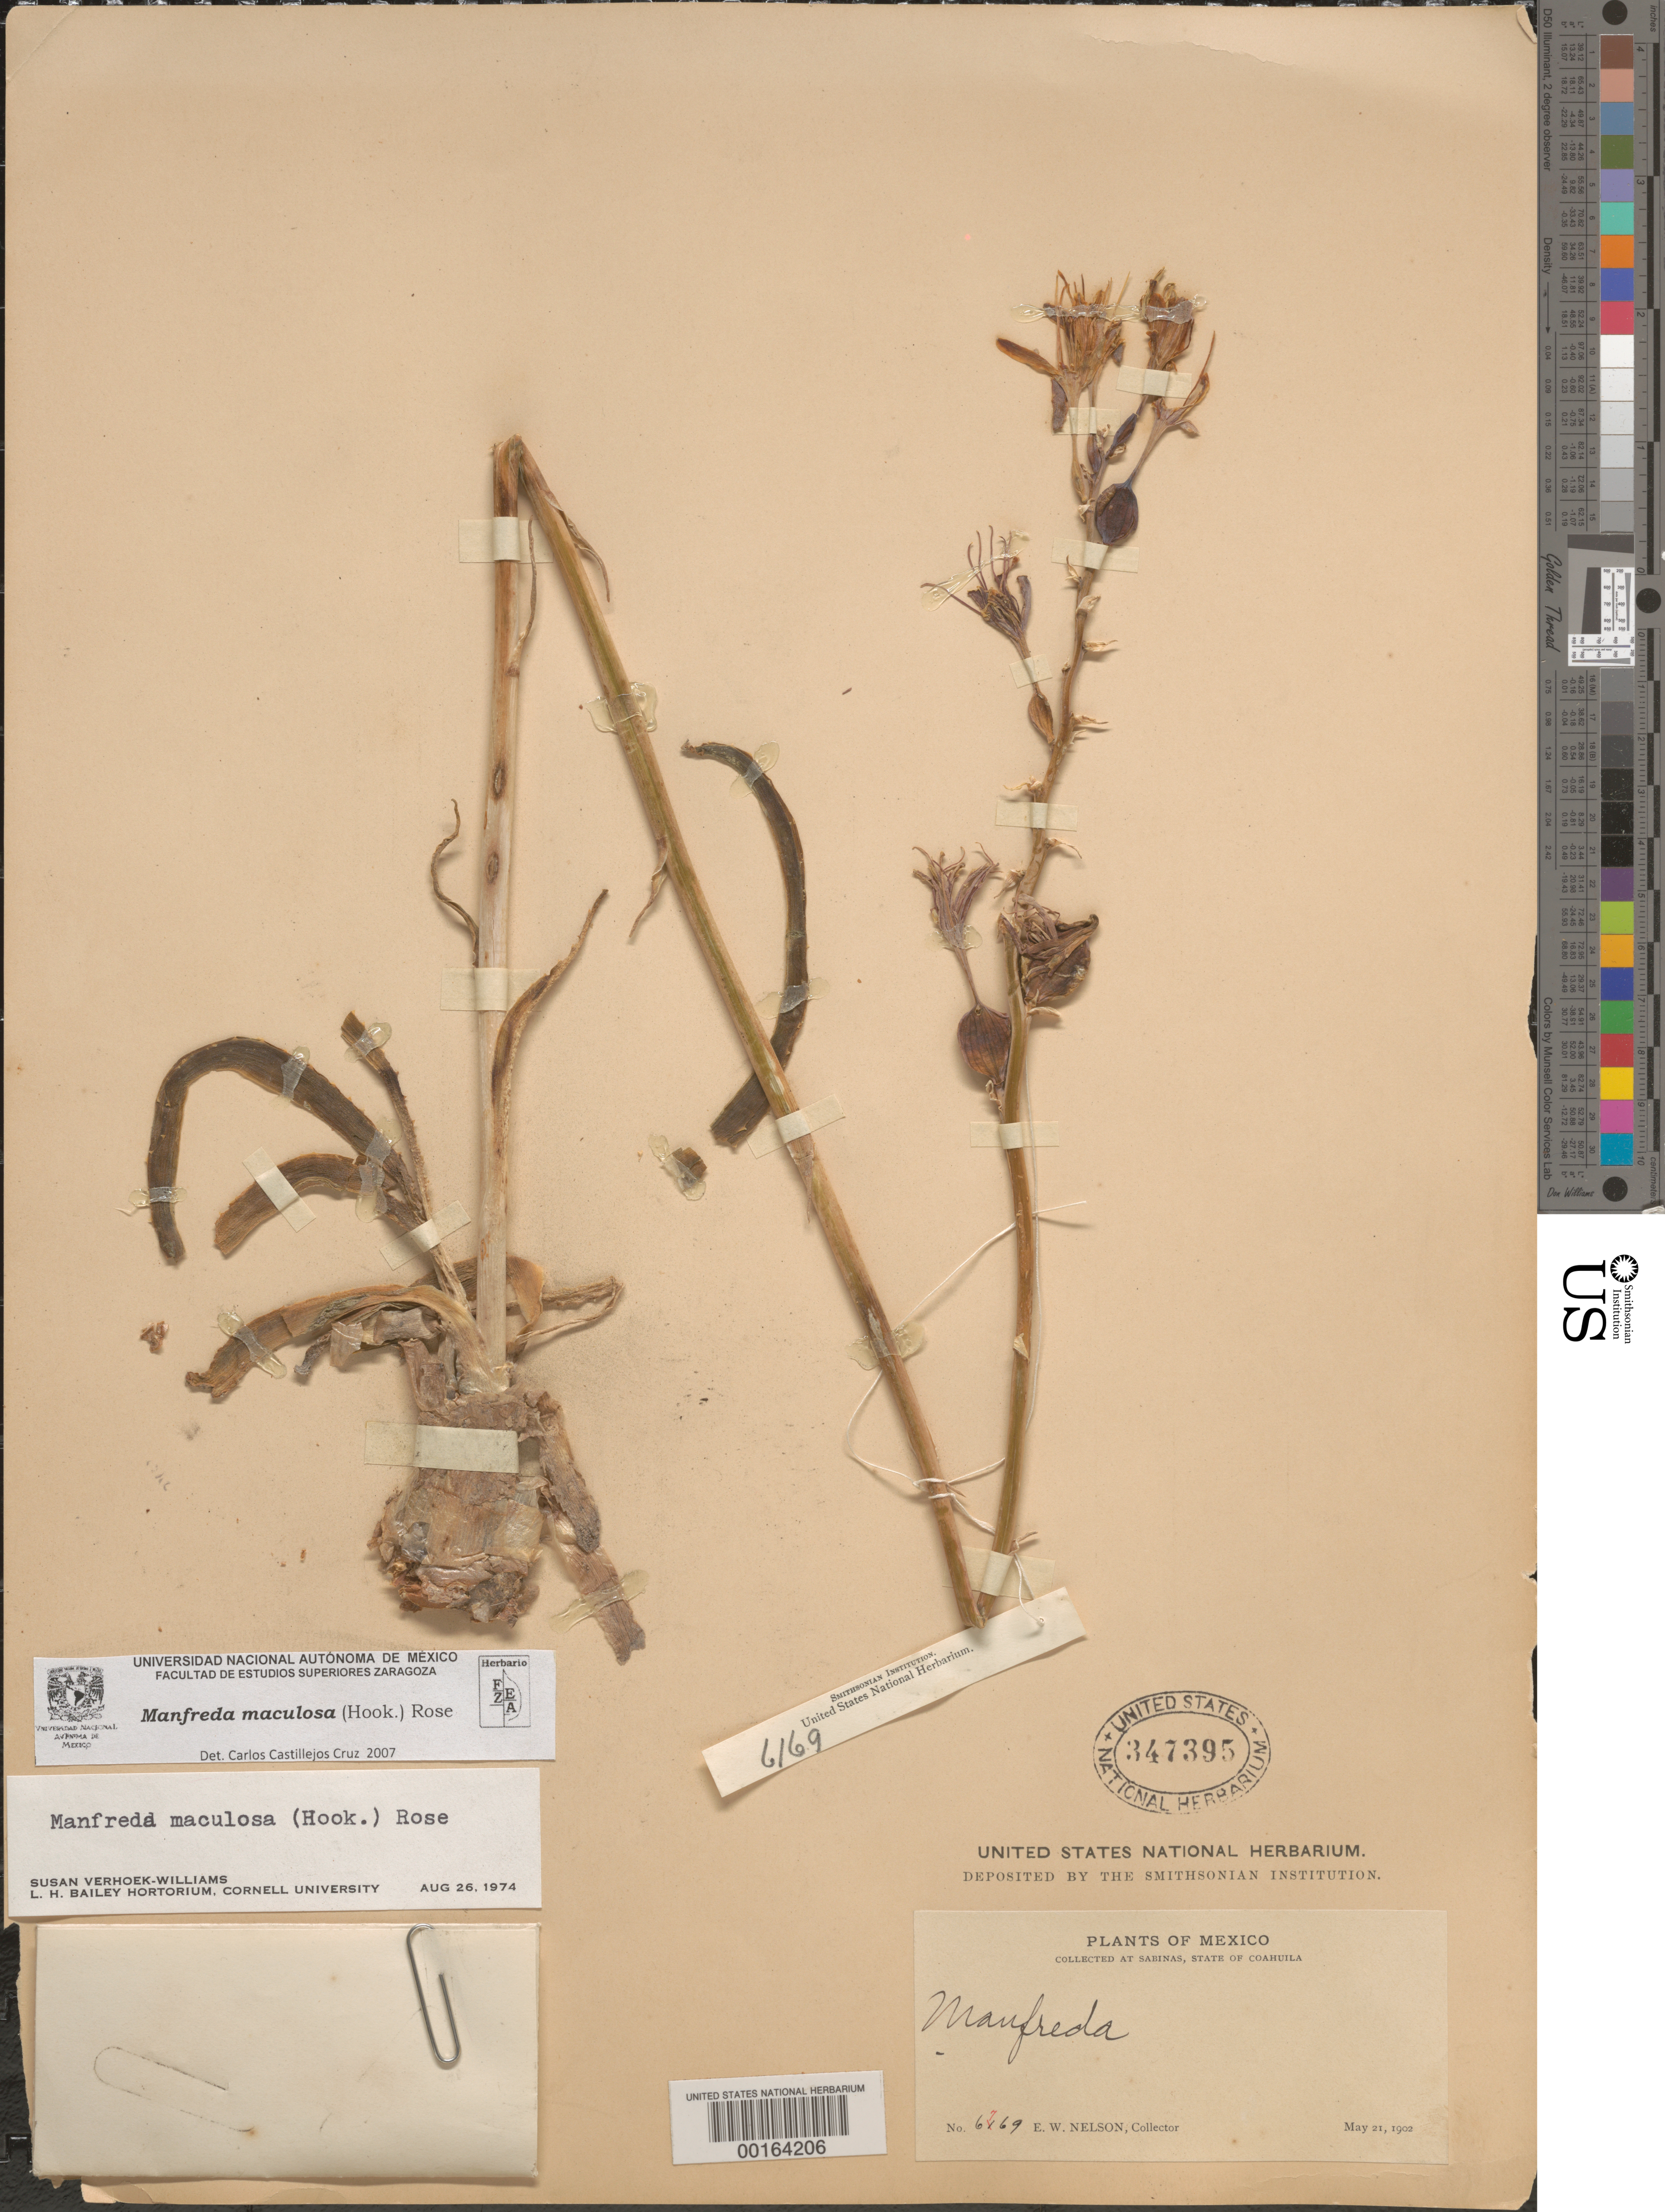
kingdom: Plantae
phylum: Tracheophyta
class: Liliopsida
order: Asparagales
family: Asparagaceae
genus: Manfreda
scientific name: Manfreda maculosa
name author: (Hook.) Rose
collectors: E. W. Nelson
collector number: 6769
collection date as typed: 21 May 1902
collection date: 1902-05-21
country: Mexico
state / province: Coahuila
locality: Sabinas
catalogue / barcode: US 347395